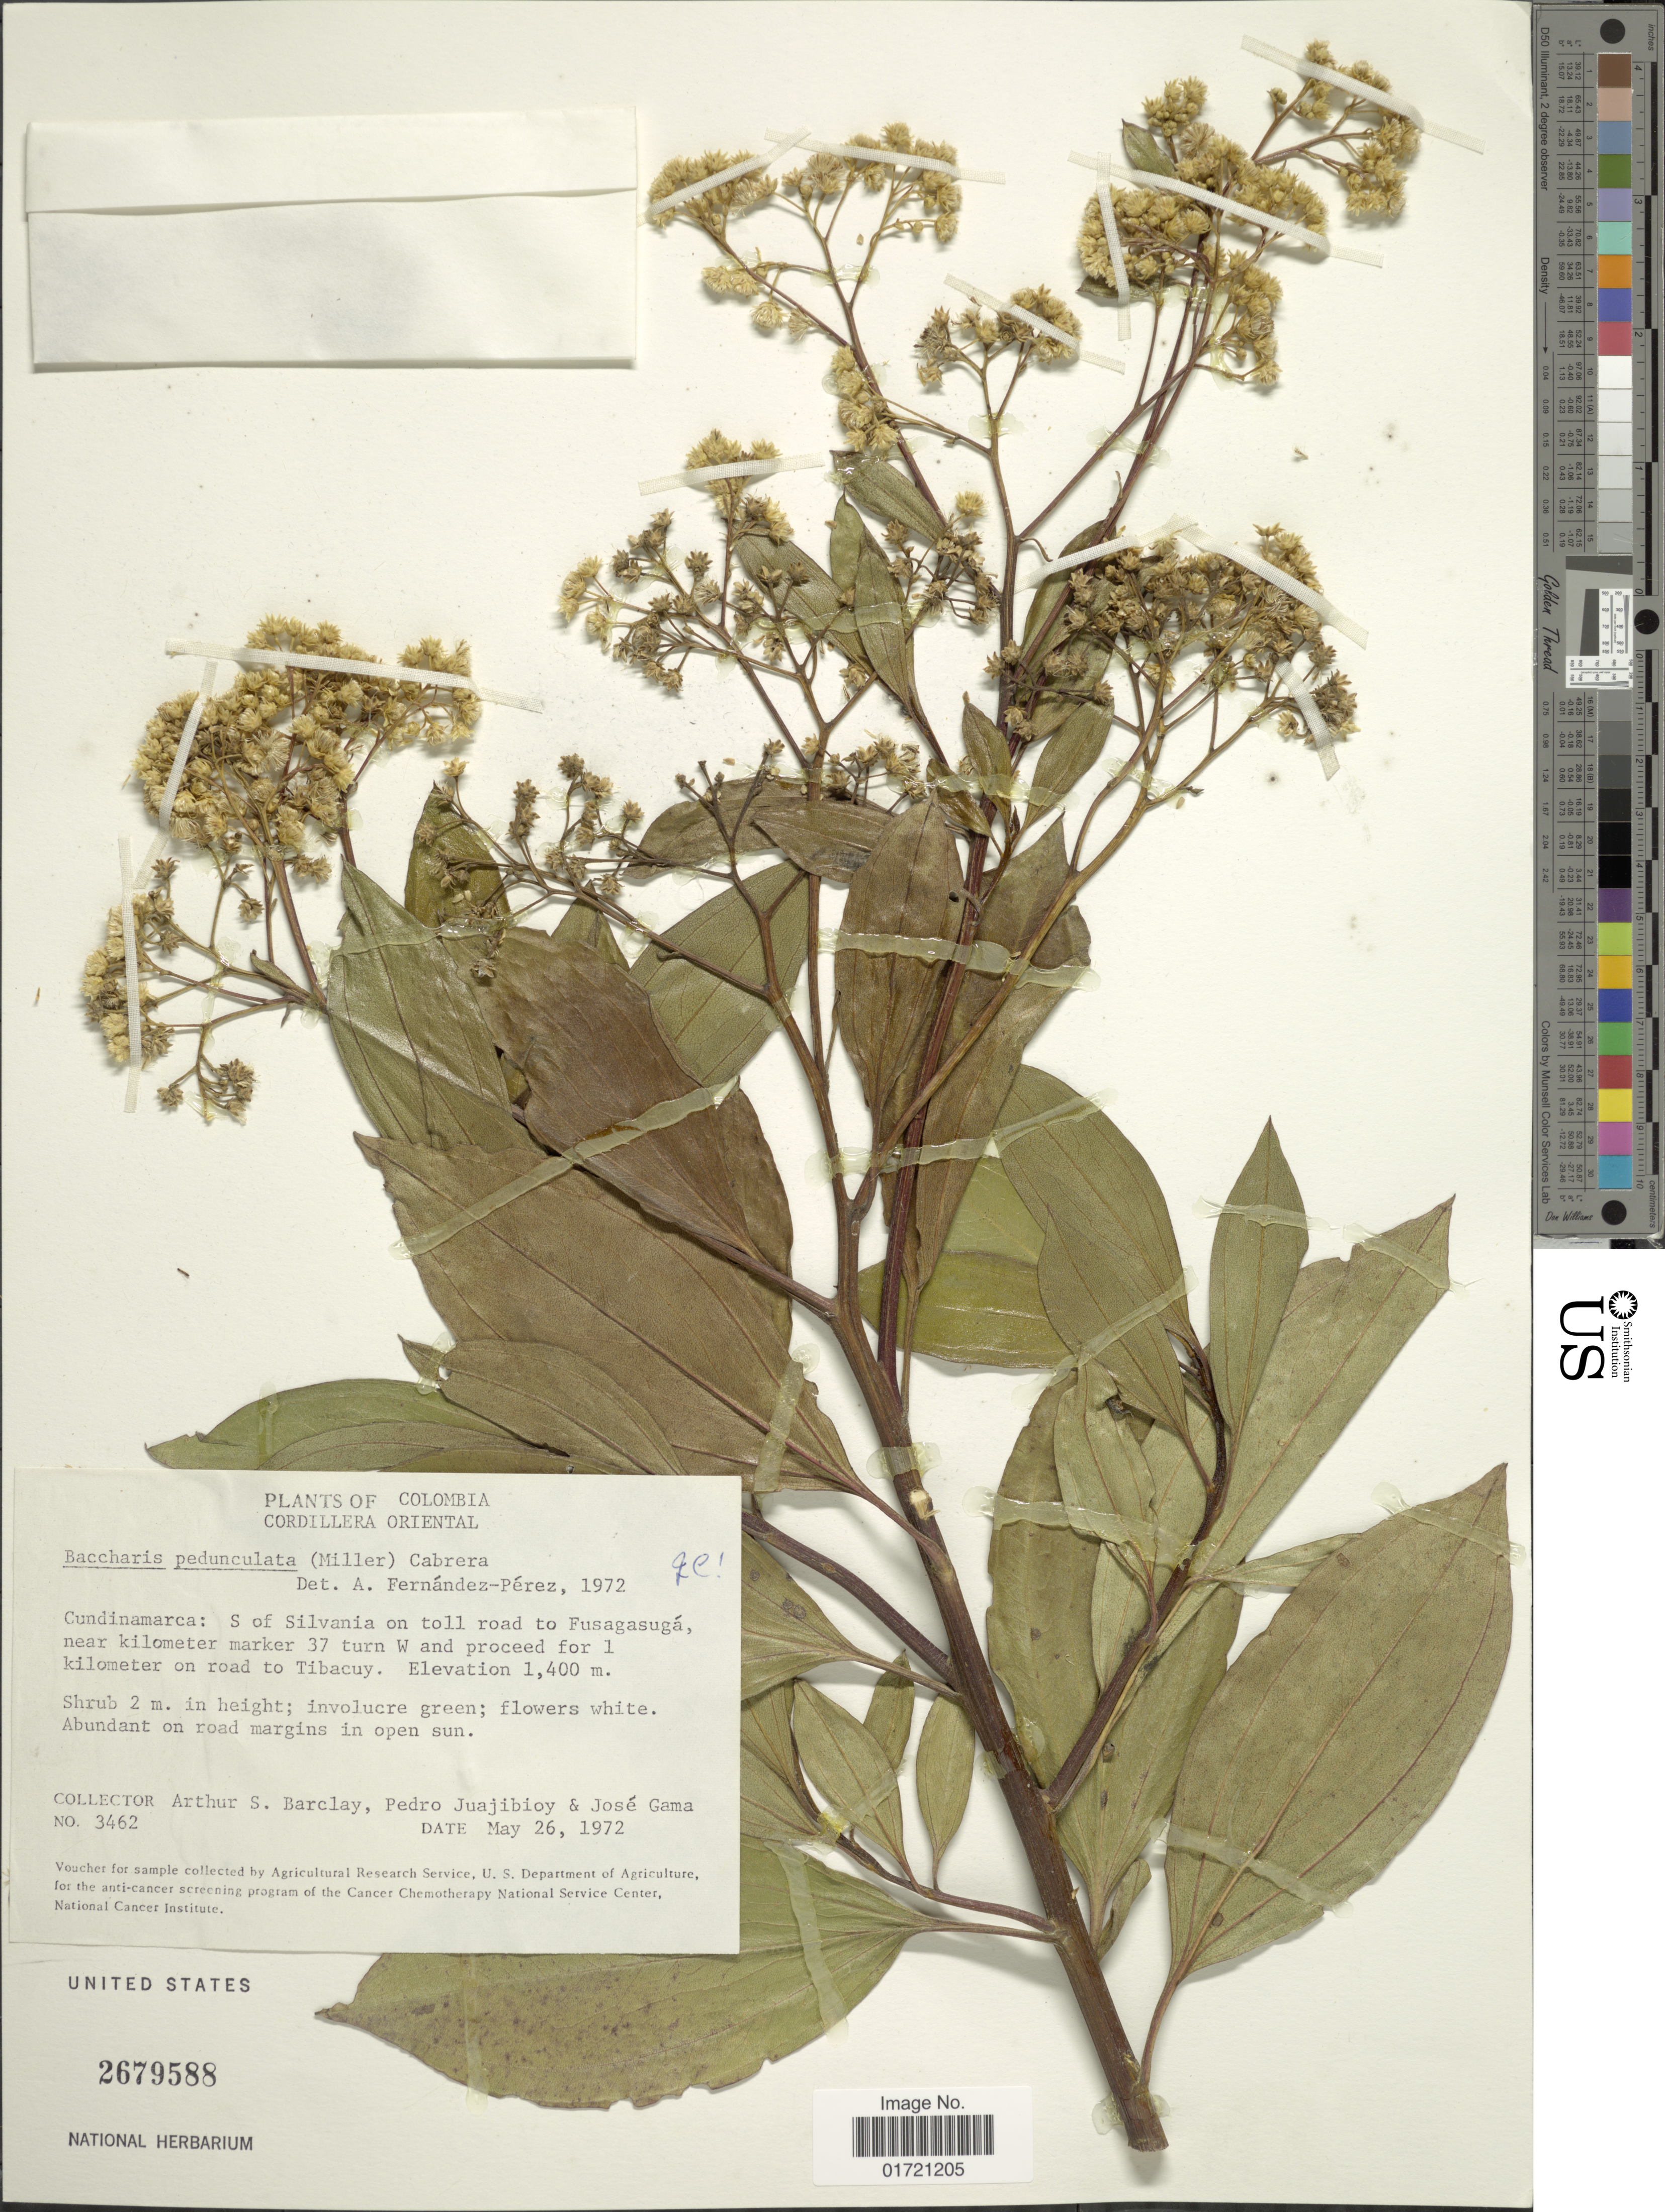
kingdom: Plantae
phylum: Tracheophyta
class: Magnoliopsida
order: Asterales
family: Asteraceae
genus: Baccharis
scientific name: Baccharis pedunculata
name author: (Mill.) Cabrera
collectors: A. S. Barclay, P. Juajibioy & J. Gama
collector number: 3462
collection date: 1972-05-26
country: Colombia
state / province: Cundinamarca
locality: Cordillera Oriental. Cundinamarca: S of Silvania on toll road to Fusagasugá, near kilometer marker 37 turn W and proceed for 1 kilometer on road to Tibacuy.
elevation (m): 1400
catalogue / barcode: US 2679588